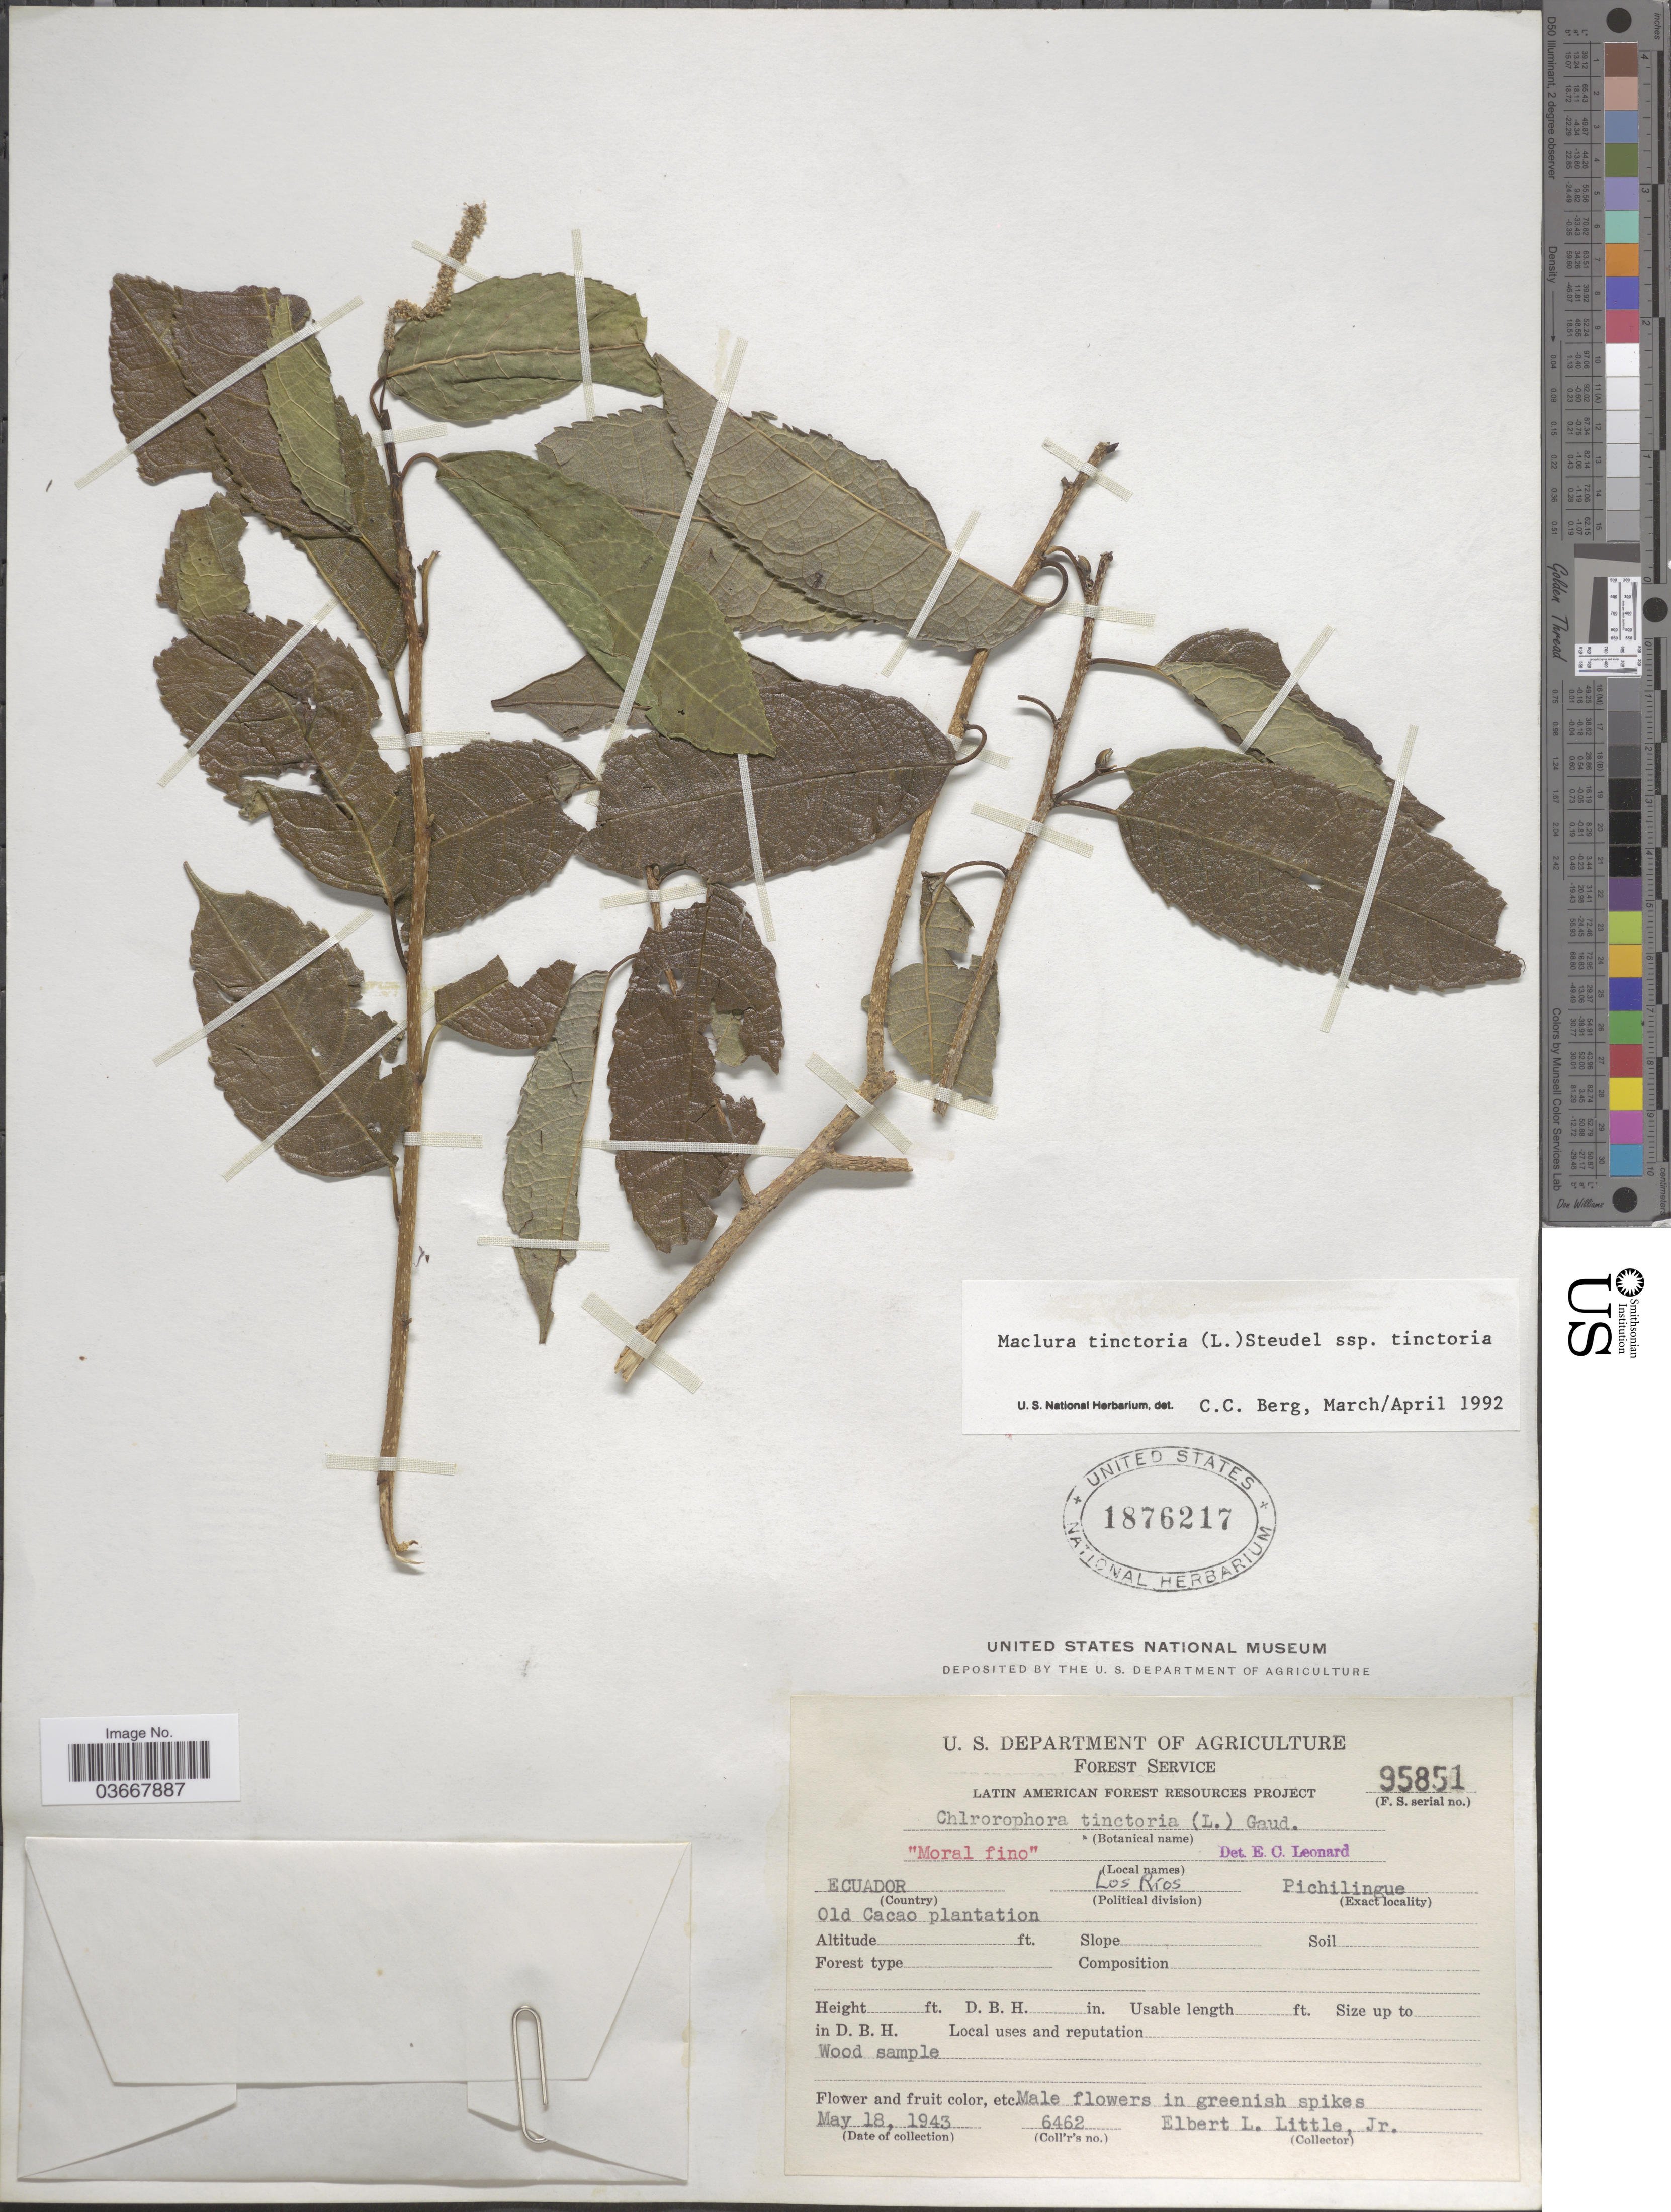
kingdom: Plantae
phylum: Tracheophyta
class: Magnoliopsida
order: Rosales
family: Moraceae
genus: Maclura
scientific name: Maclura tinctoria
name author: (L.) D. Don ex Steud.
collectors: E. L. Little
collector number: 6462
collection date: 1943-05-18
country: Ecuador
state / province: Los Ríos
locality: Pichilingue Old Cacao plantation.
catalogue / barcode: US 1876217